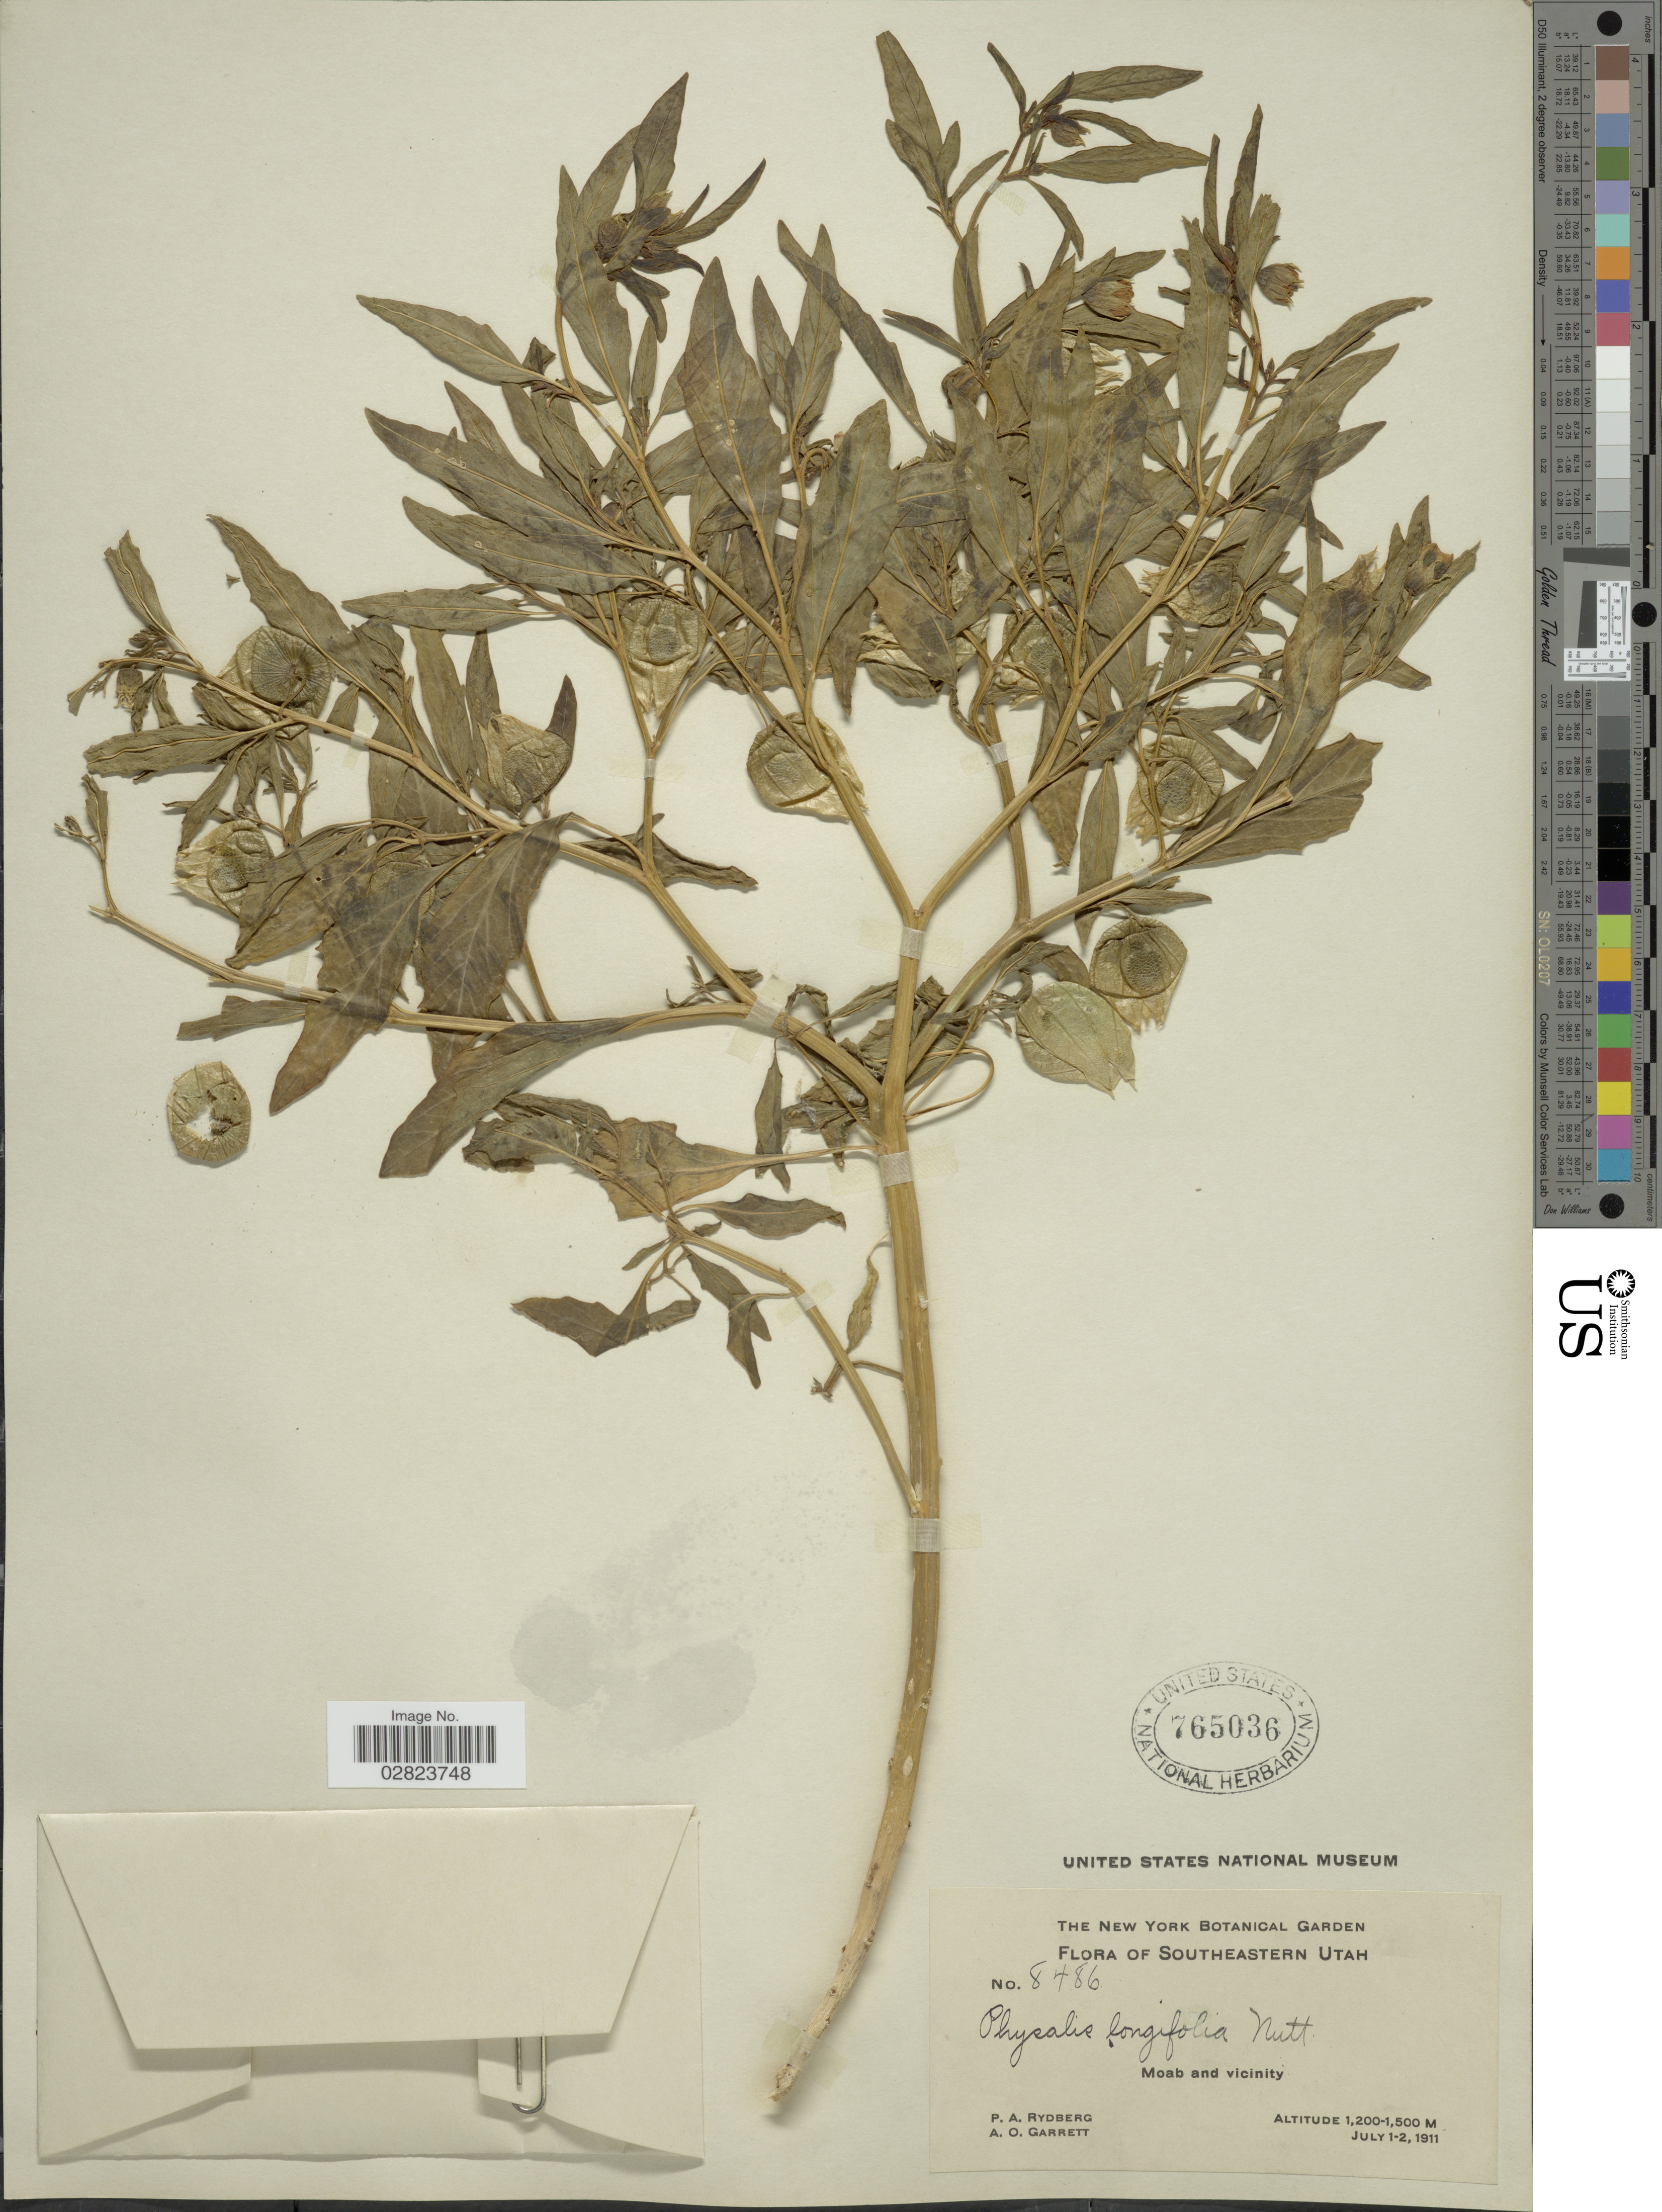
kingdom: Plantae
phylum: Tracheophyta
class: Magnoliopsida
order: Solanales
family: Solanaceae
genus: Physalis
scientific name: Physalis longifolia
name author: Nutt.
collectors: P. A. Rydberg & A. O. Garrett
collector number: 8486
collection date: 1911-07-01/1911-07-02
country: United States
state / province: Utah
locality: Southeastern Utah. Moab and vicinity.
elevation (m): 1200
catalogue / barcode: US 765036